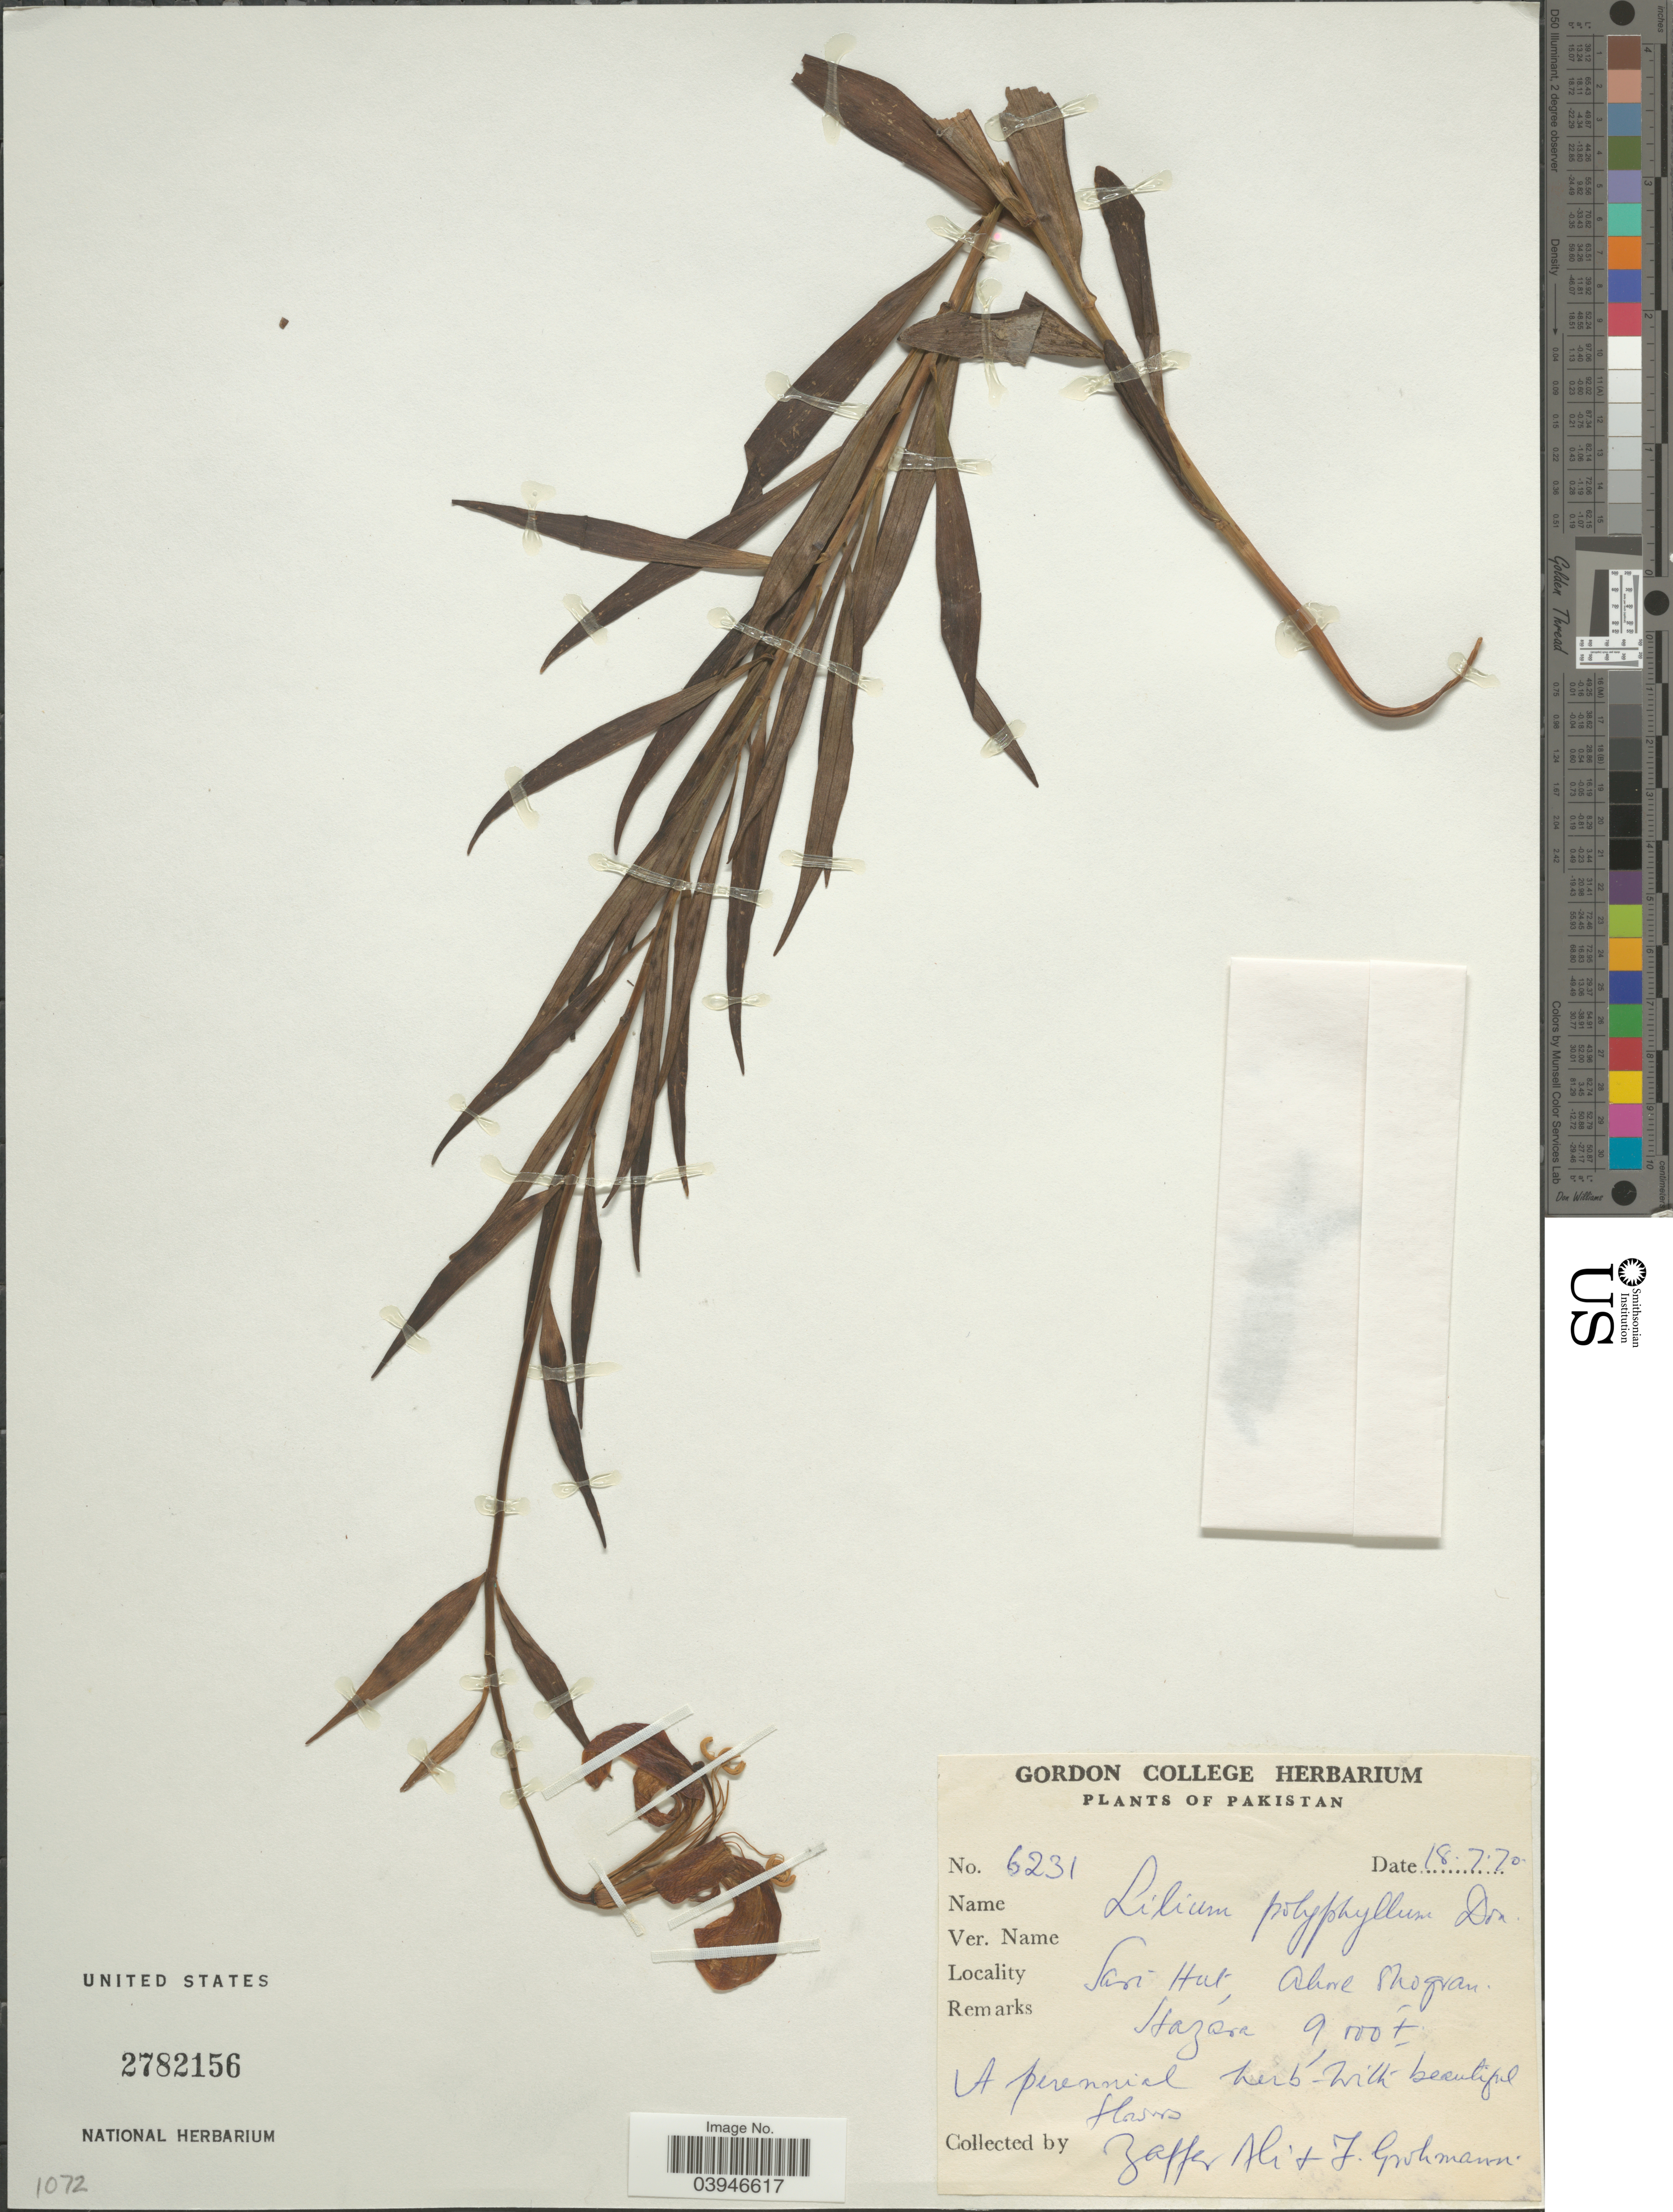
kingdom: Plantae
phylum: Tracheophyta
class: Liliopsida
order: Liliales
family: Liliaceae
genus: Lilium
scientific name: Lilium polyphyllum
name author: D. Don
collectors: Z. Ali & F. Grohmann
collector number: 6231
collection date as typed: Transcribed d/m/y: 18/7/70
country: Pakistan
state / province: Khyber Pakhtunkhwa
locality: Sari Hut, Lahore Shogran. Hazara.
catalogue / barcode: US 2782156